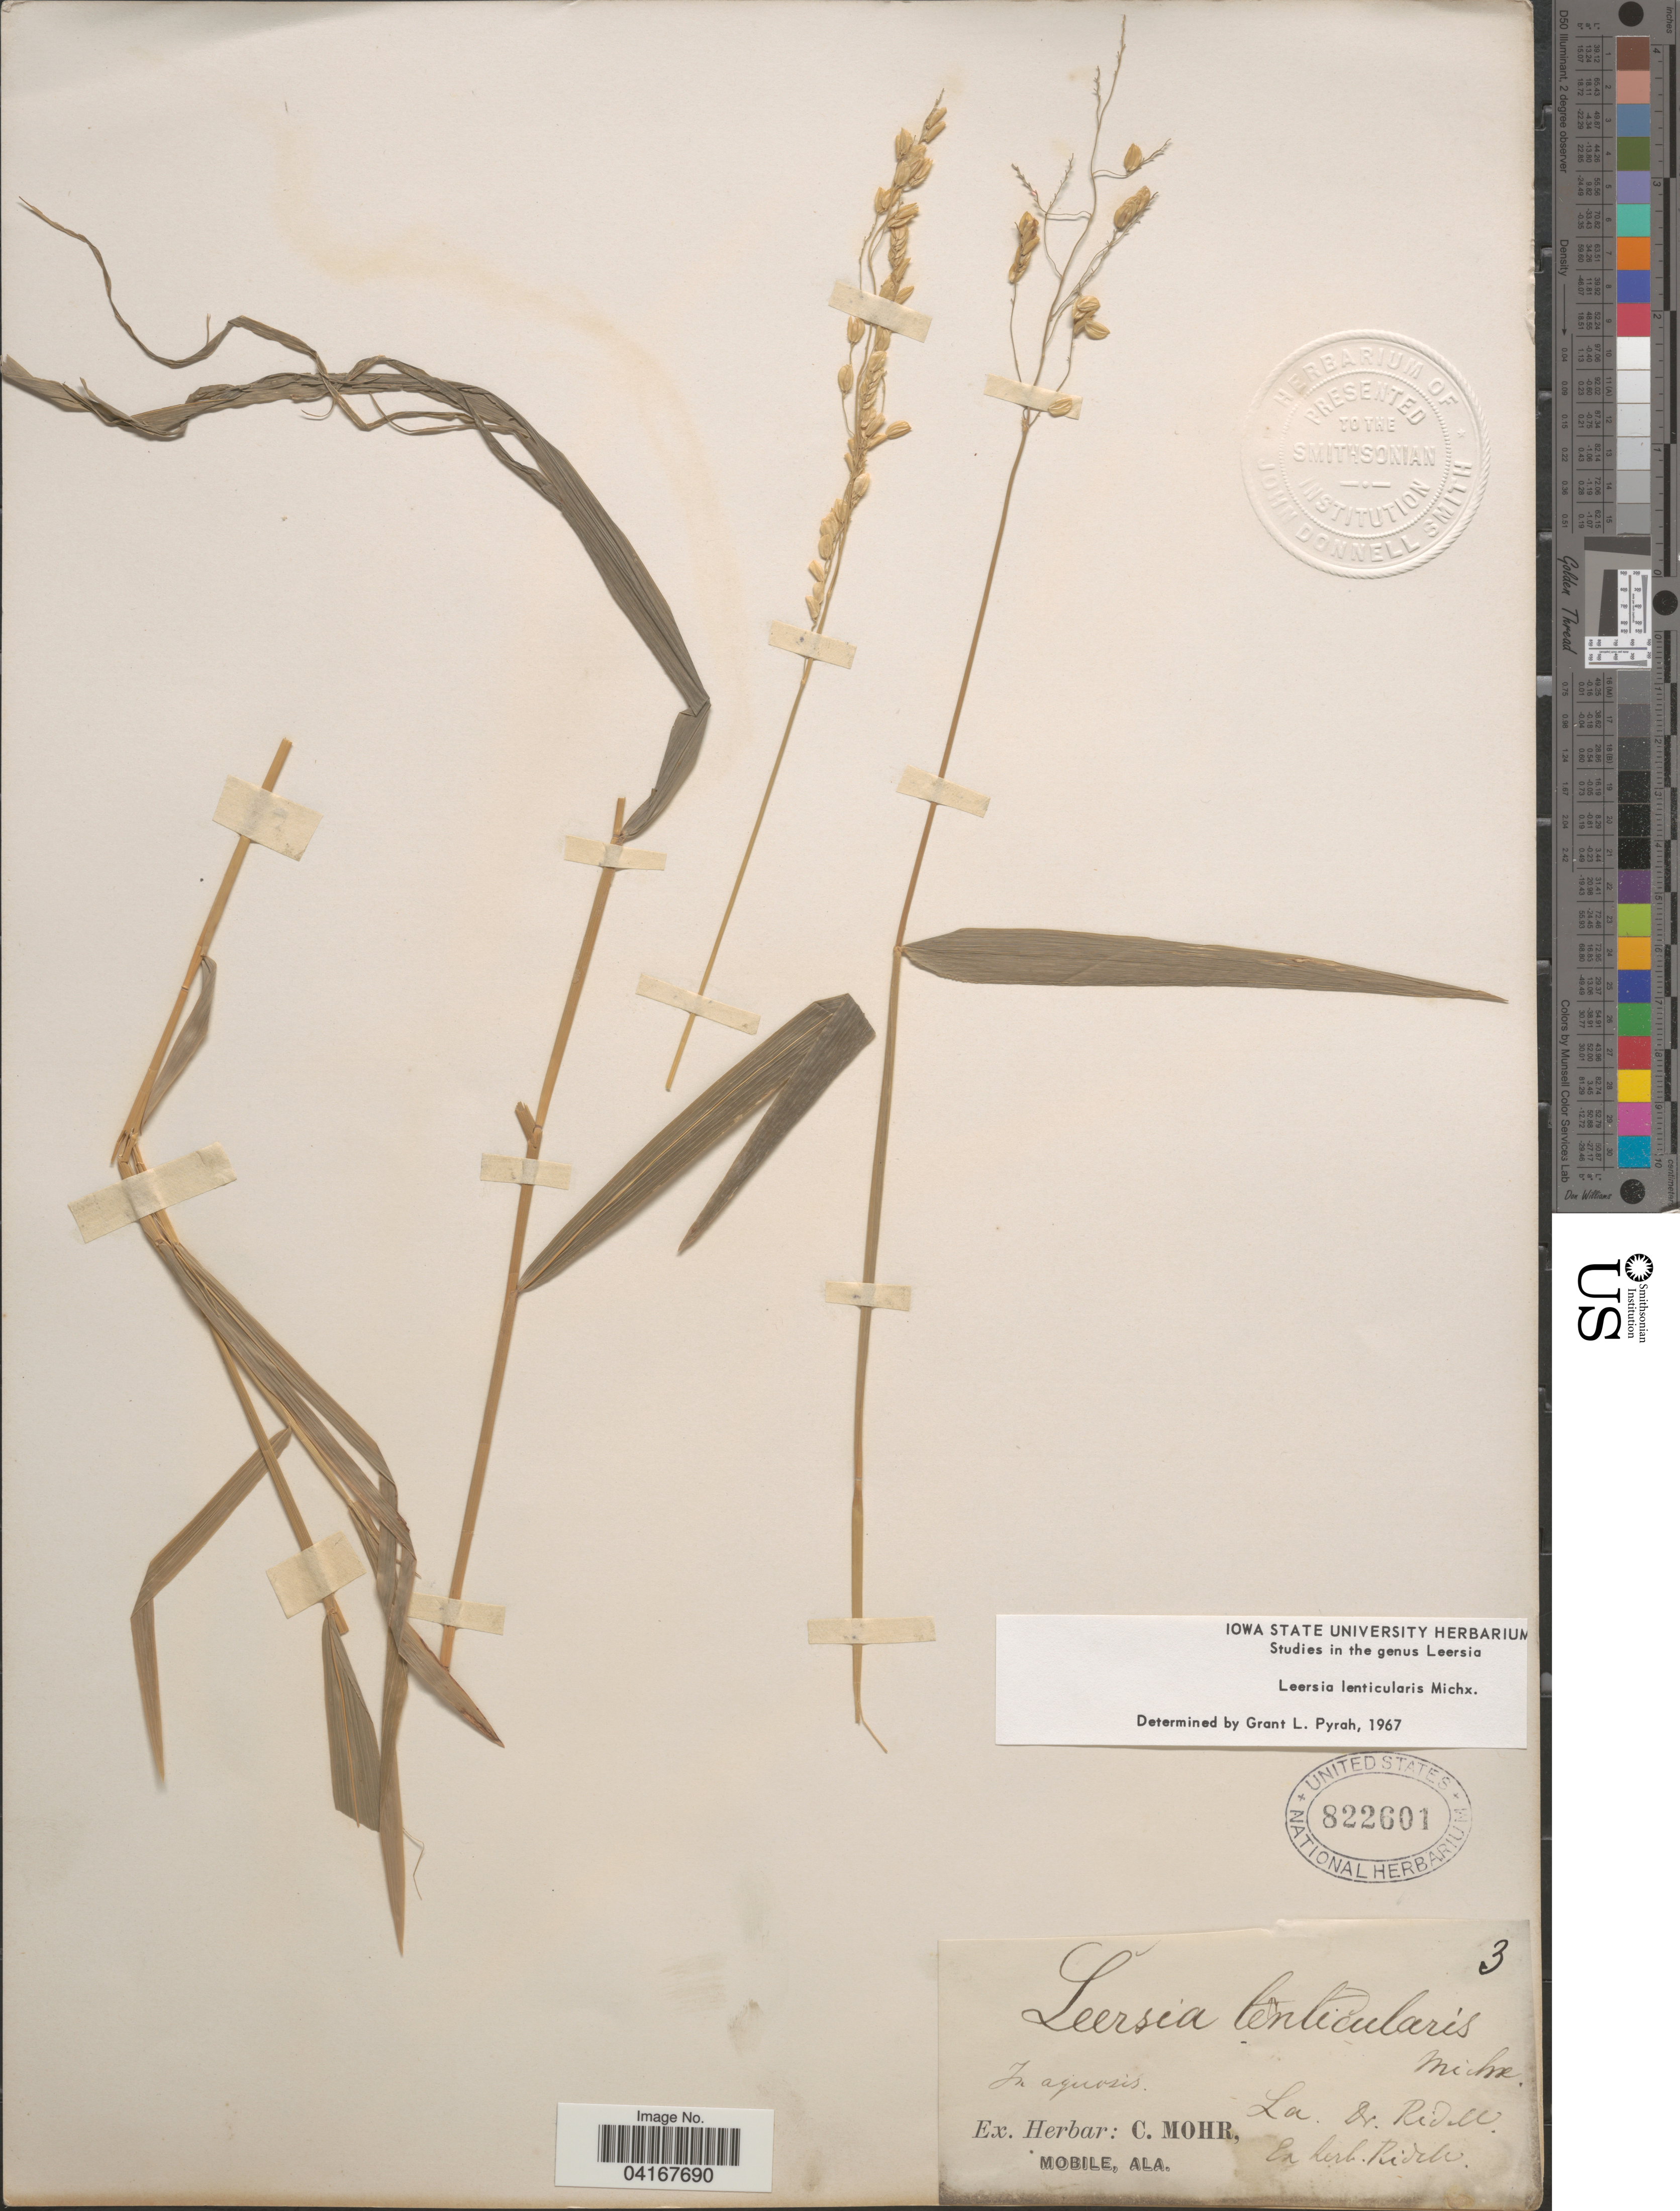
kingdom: Plantae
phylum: Tracheophyta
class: Liliopsida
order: Poales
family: Poaceae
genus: Leersia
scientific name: Leersia lenticularis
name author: Michx.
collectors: -. Ridell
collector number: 3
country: United States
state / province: Louisiana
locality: In aquosis.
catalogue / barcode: US 822601